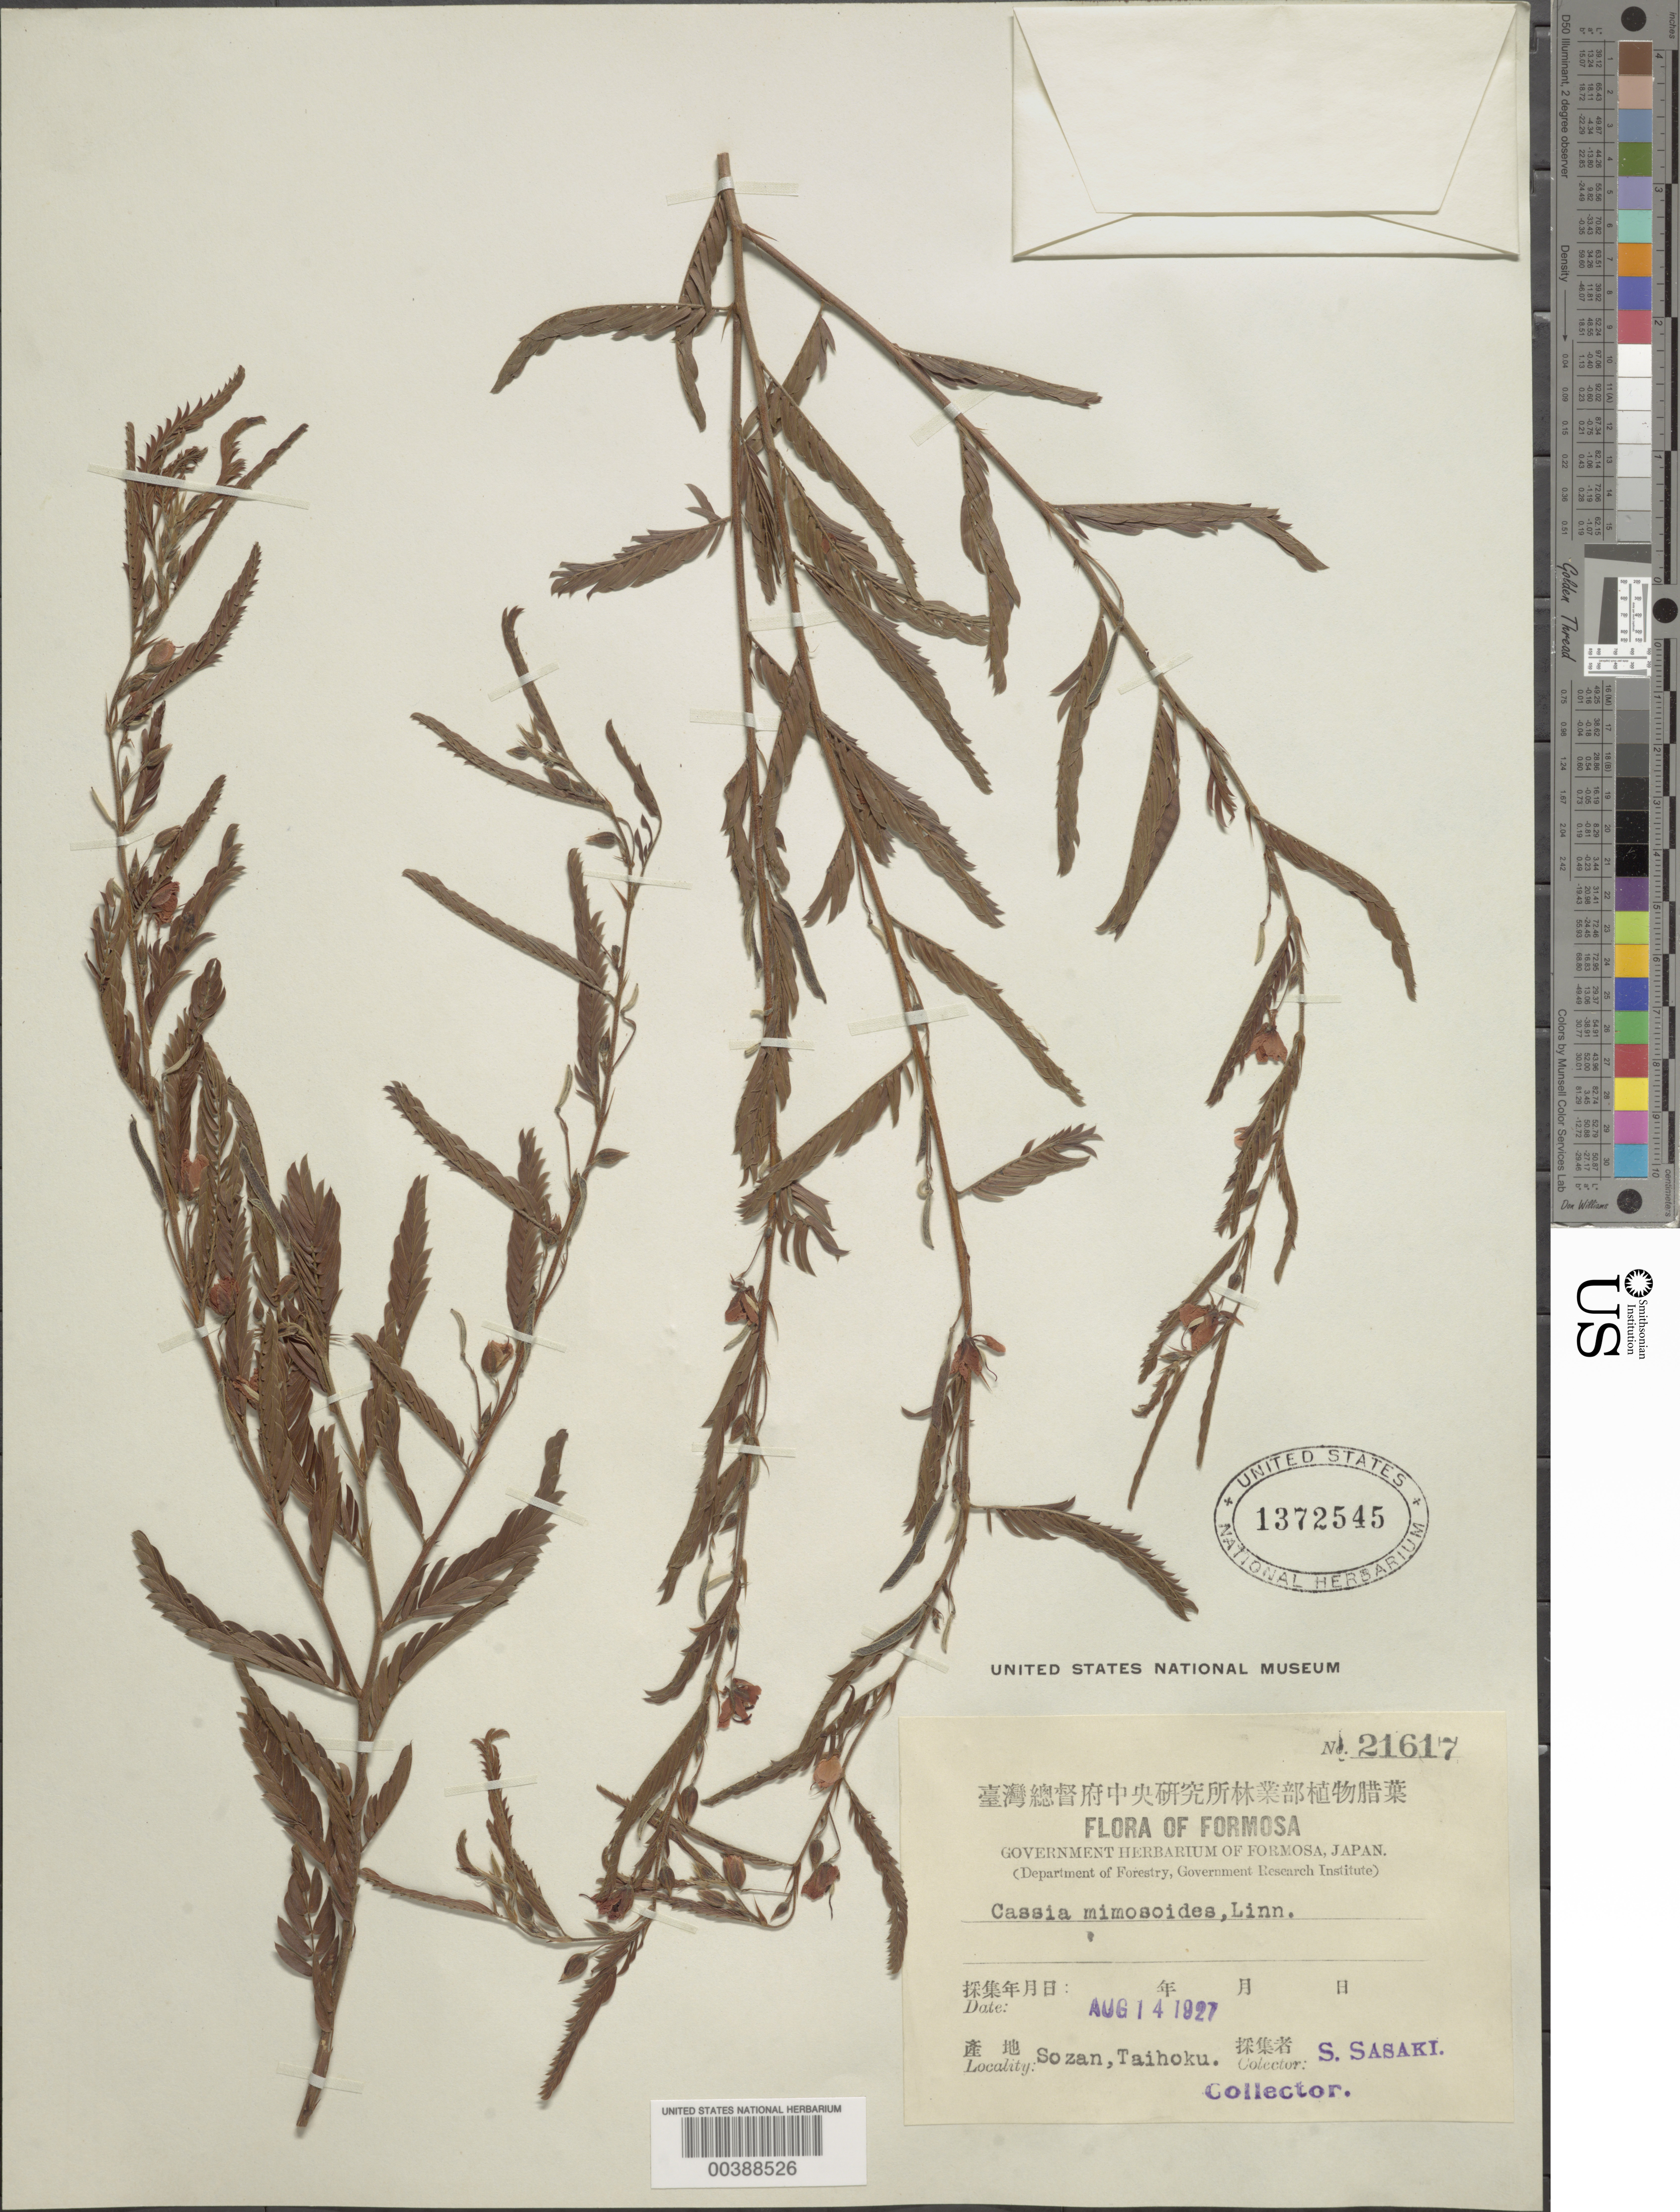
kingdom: Plantae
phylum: Tracheophyta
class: Magnoliopsida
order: Fabales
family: Fabaceae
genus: Chamaecrista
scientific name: Chamaecrista mimosoides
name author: (L.) Greene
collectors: S. Sasaki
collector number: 21617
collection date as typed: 14 Aug 1927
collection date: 1927-08-14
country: Taiwan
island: Taiwan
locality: Sozan, Taihoku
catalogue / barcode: US 1372545